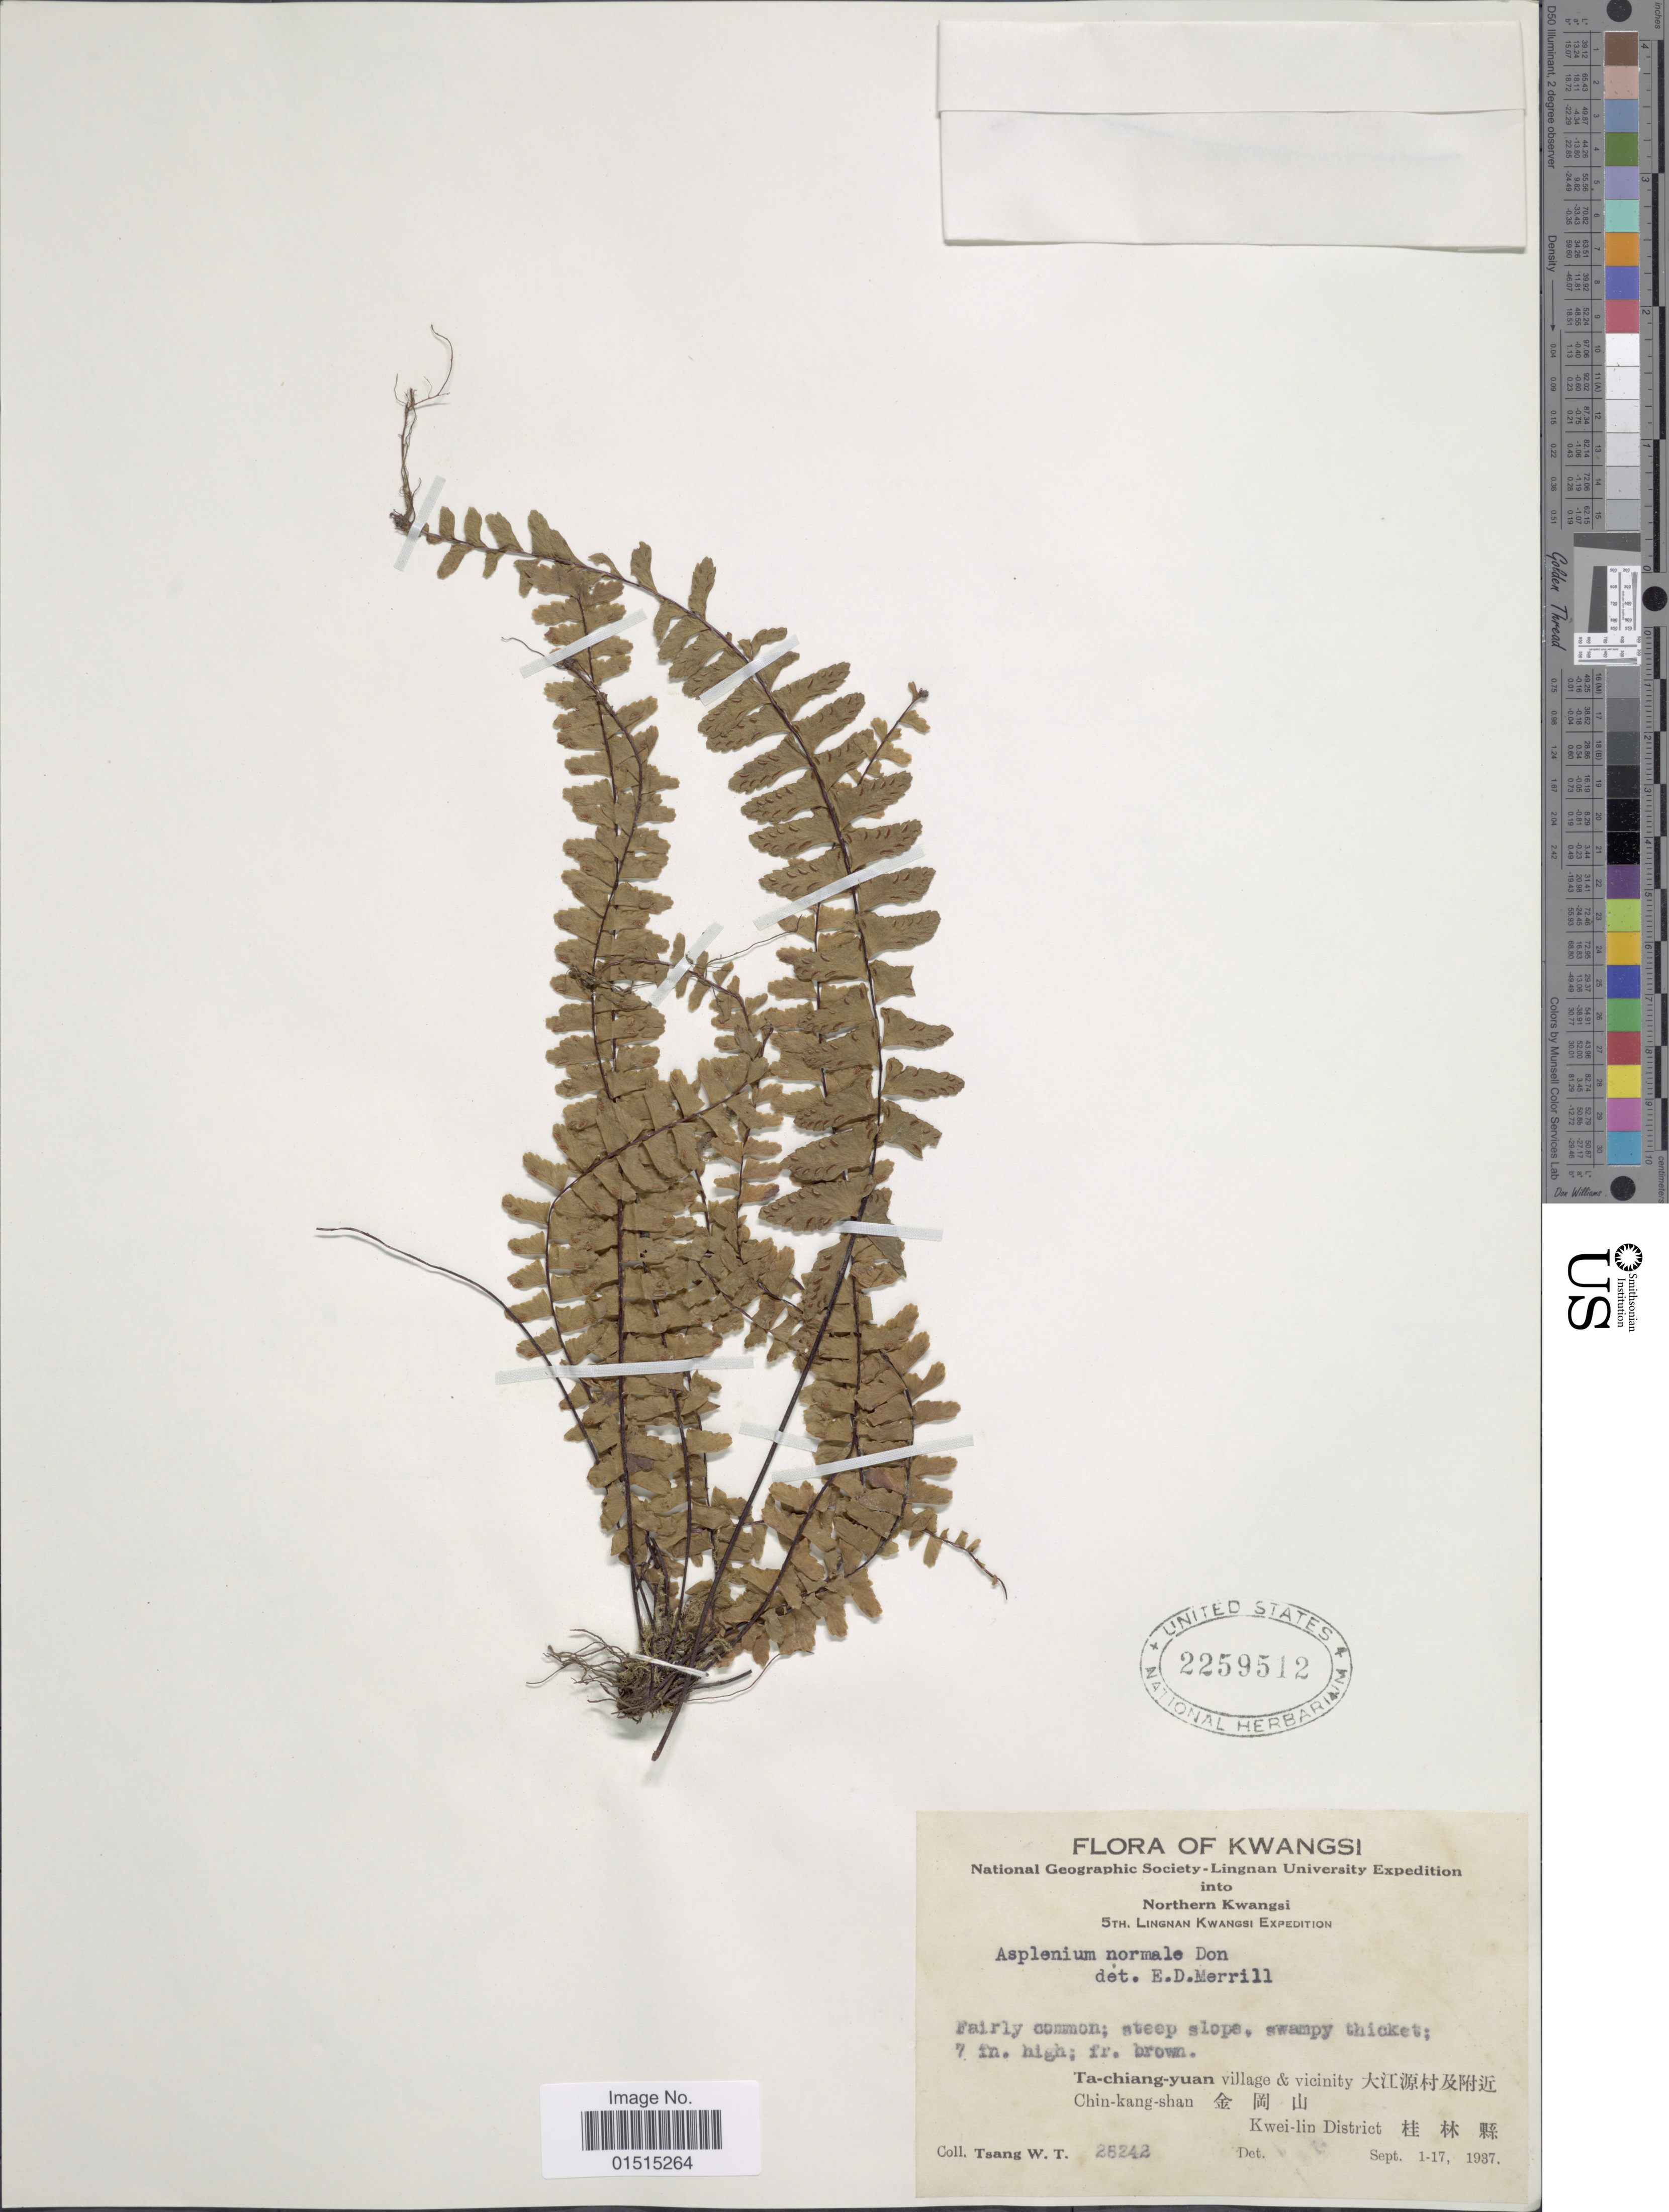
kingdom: Plantae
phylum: Tracheophyta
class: Polypodiopsida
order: Polypodiales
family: Aspleniaceae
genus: Asplenium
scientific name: Asplenium normale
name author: D. Don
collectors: W. T. Tsang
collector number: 25242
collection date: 1937-09-01/1937-09-17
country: China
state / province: Guangxi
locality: Kwangsi, Ta chiang yuan village & vicinity, Chin kang shan, Kwei lin District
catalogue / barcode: US 2259512